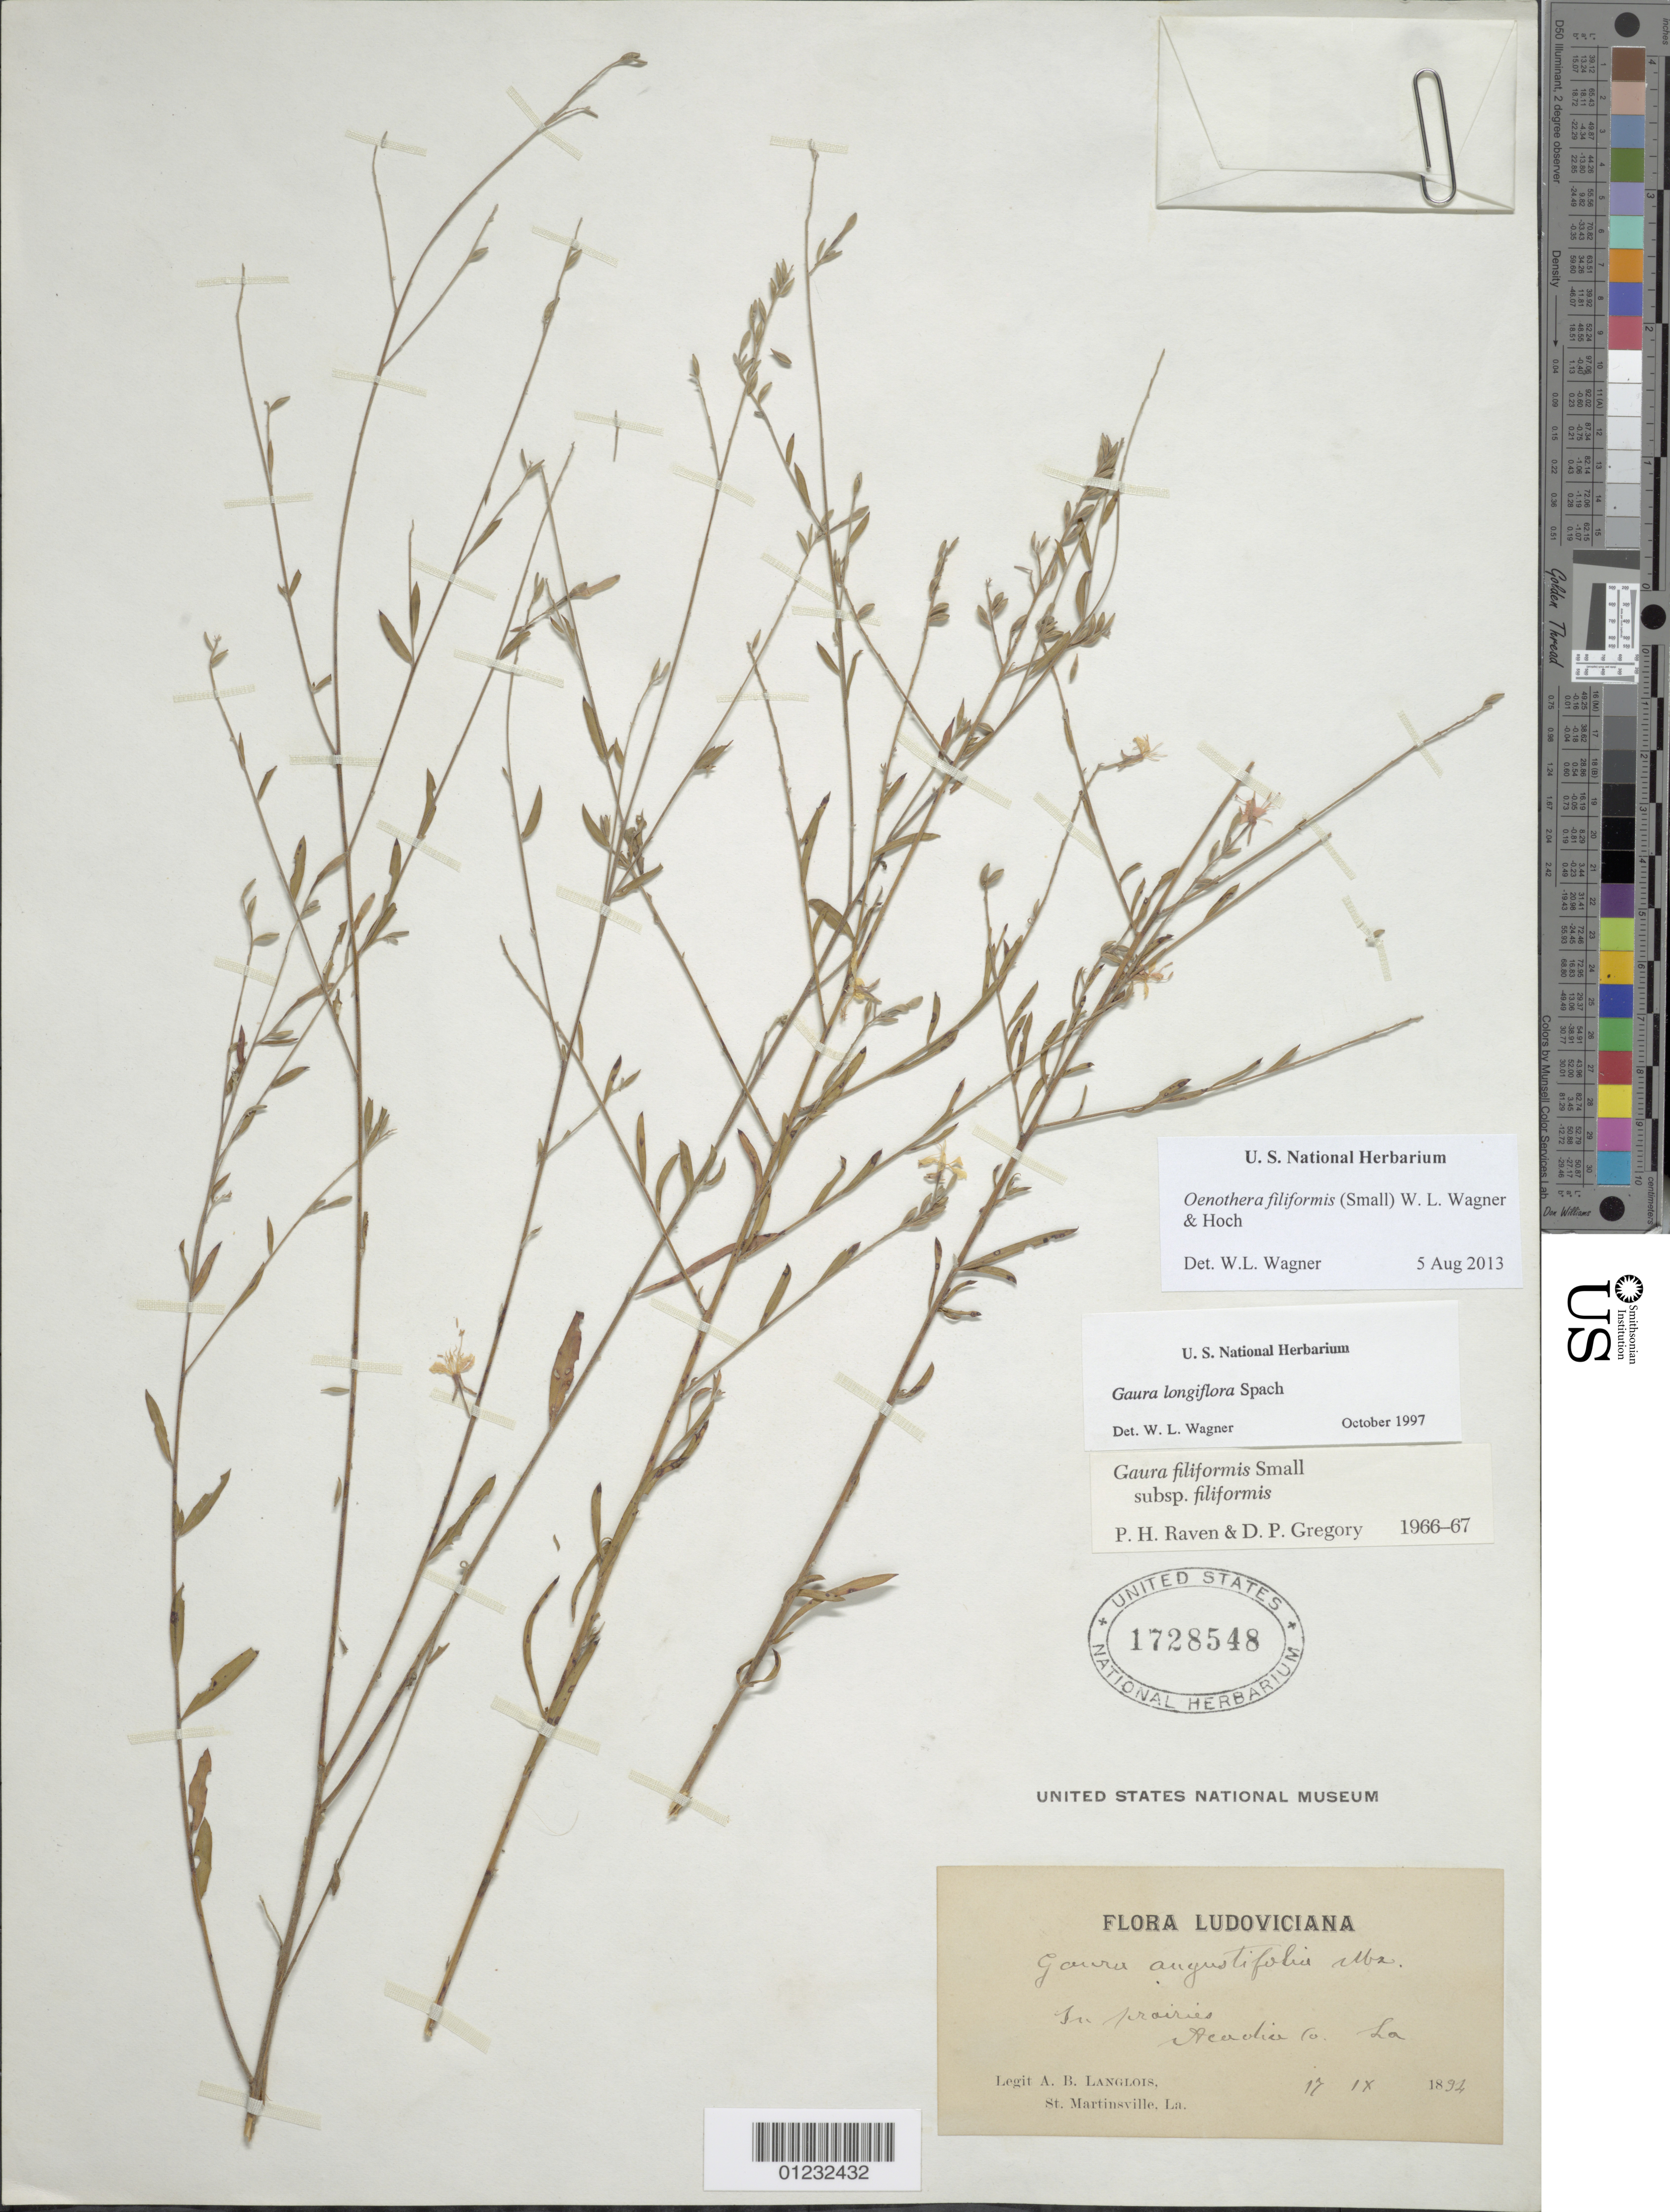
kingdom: Plantae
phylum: Tracheophyta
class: Magnoliopsida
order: Myrtales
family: Onagraceae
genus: Oenothera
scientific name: Oenothera filiformis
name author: (Small) W.L. Wagner & Hoch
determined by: Wagner, W. L., (BOT), Smithsonian Institution - National Museum of Natural History (UNITED STATES)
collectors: A. B. Langlois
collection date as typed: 17 Sep 1894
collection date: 1894-09-17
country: United States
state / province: Louisiana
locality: St. Martinsville.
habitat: In prairies.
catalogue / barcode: US 1728548